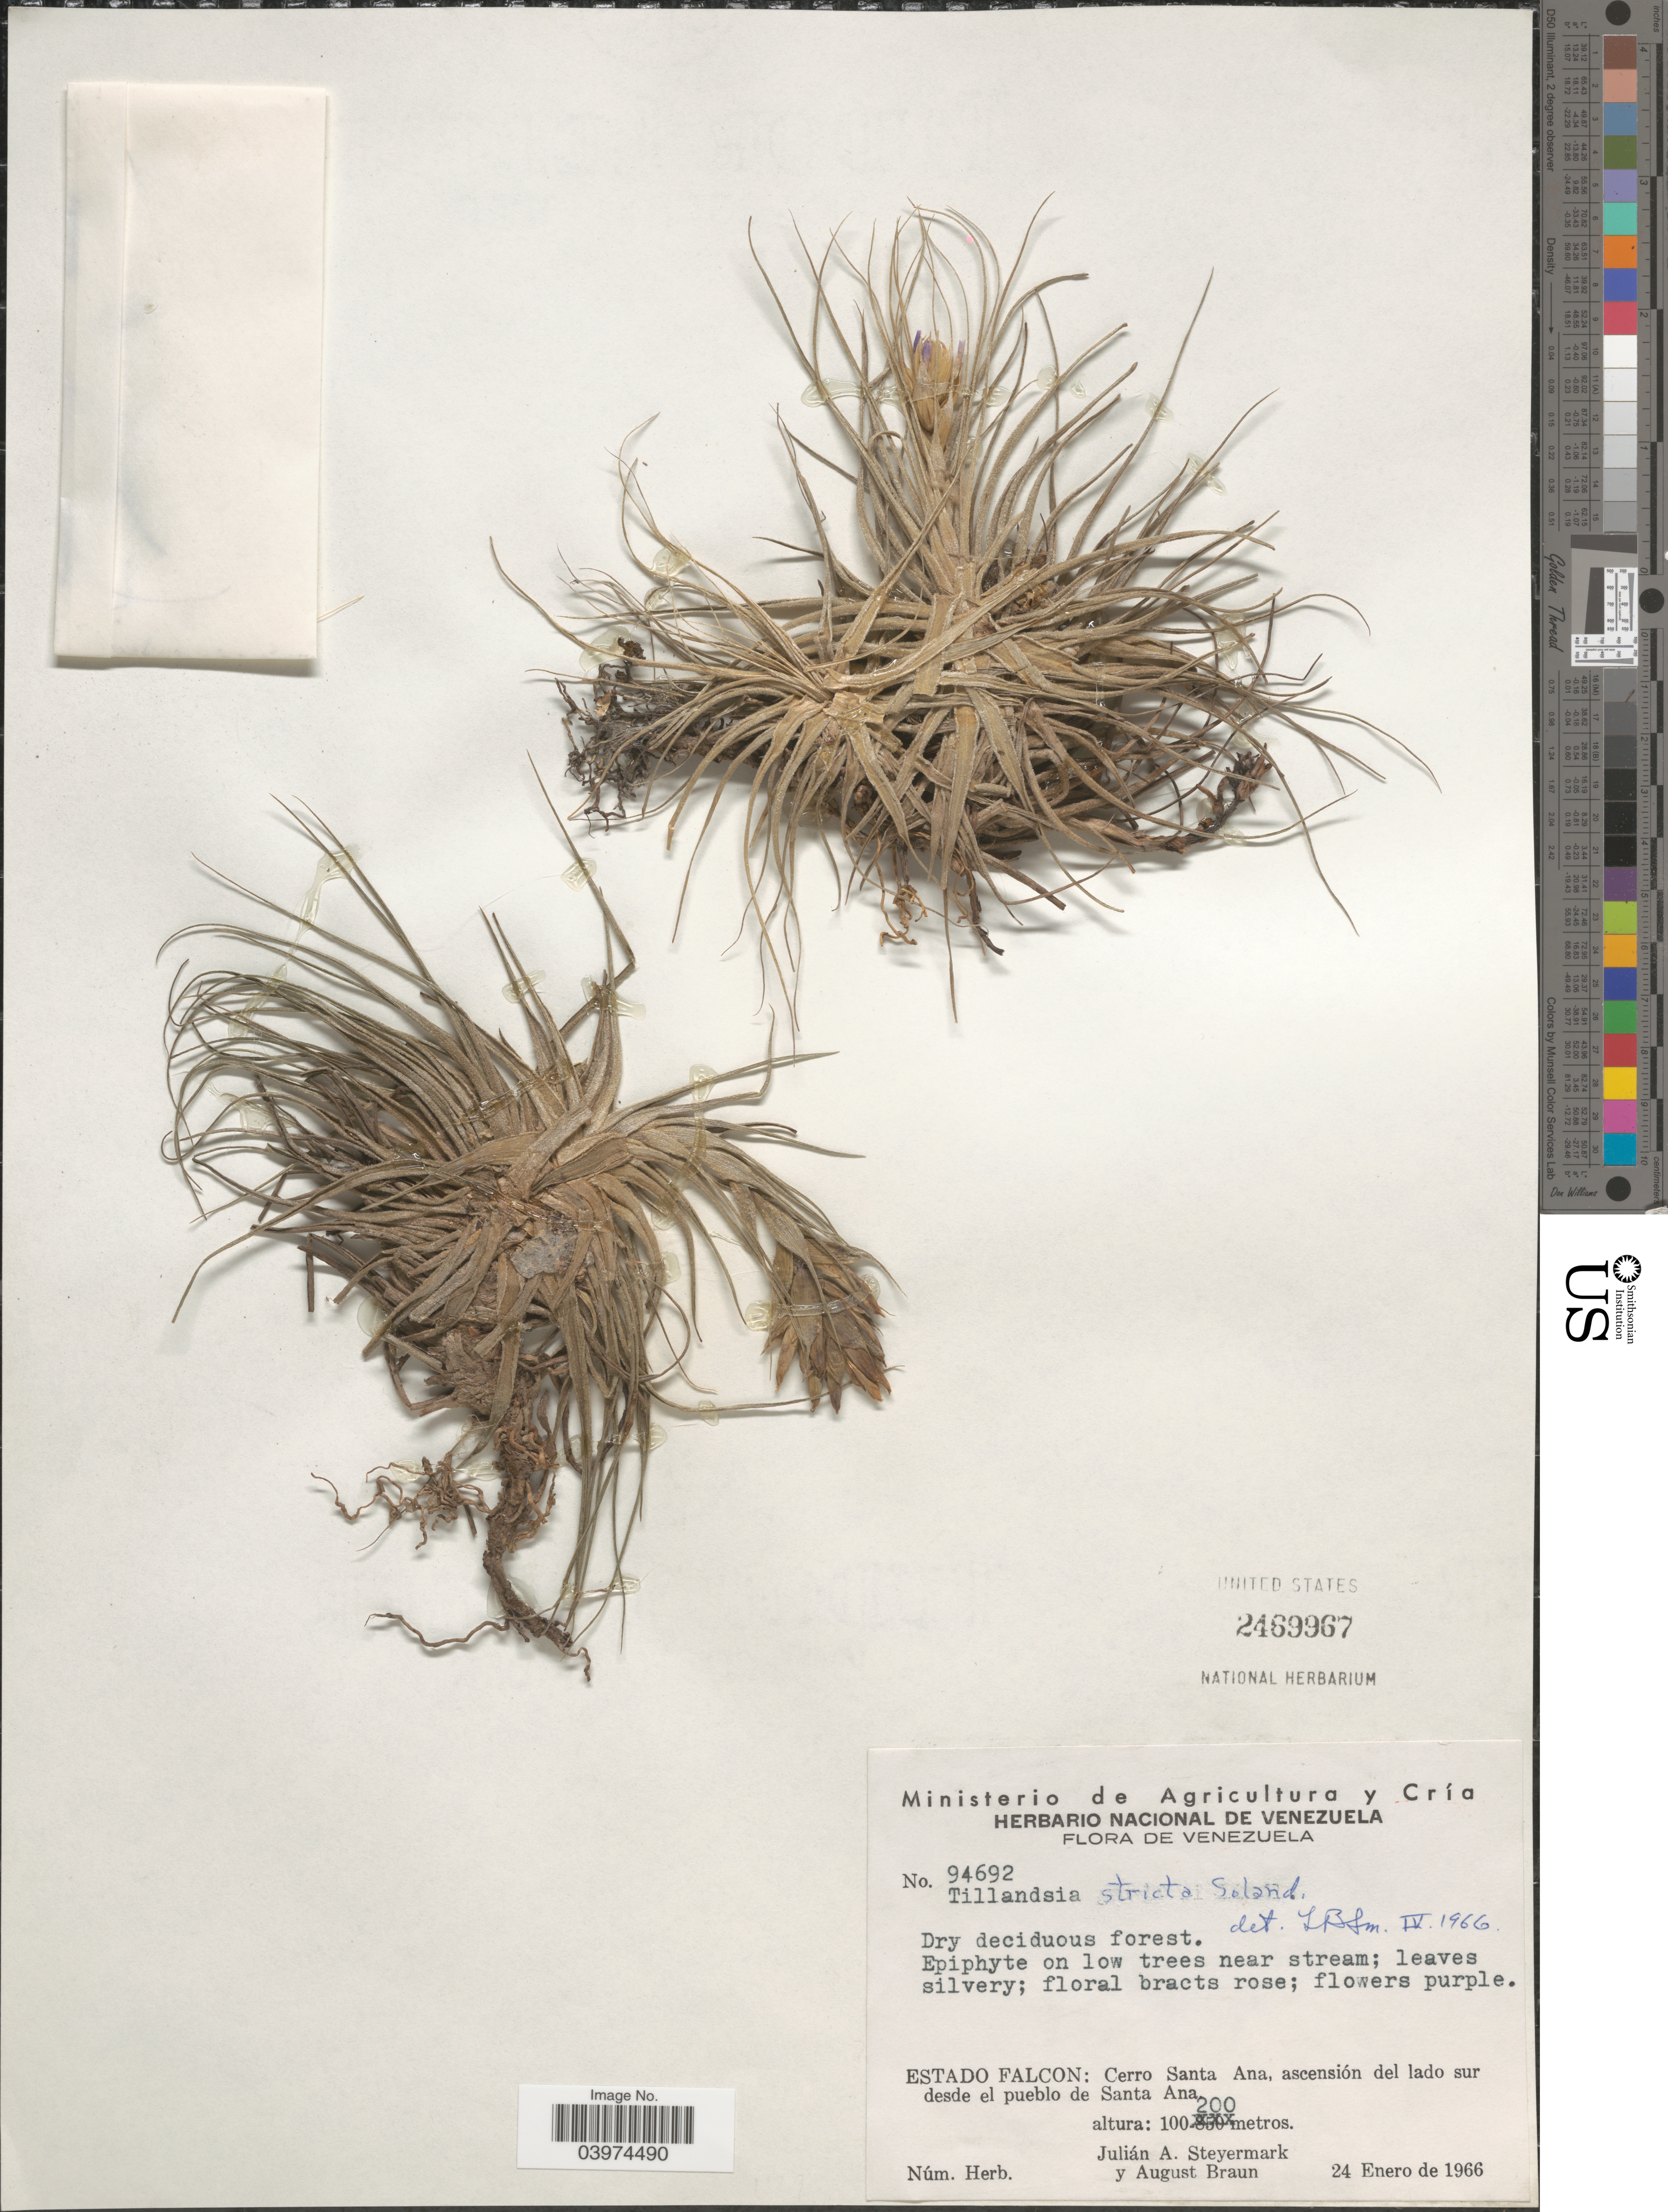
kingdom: Plantae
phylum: Tracheophyta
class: Liliopsida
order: Poales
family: Bromeliaceae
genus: Tillandsia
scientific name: Tillandsia stricta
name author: Sol. ex Ker Gawl.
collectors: J. Steyermark & A. Braun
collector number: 94692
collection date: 1966-01-24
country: Venezuela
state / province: Falcon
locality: Cerro Santa Ana, ascensión del lado sur desde el pueblo de Santa Ana.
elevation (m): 100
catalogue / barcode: US 2469967